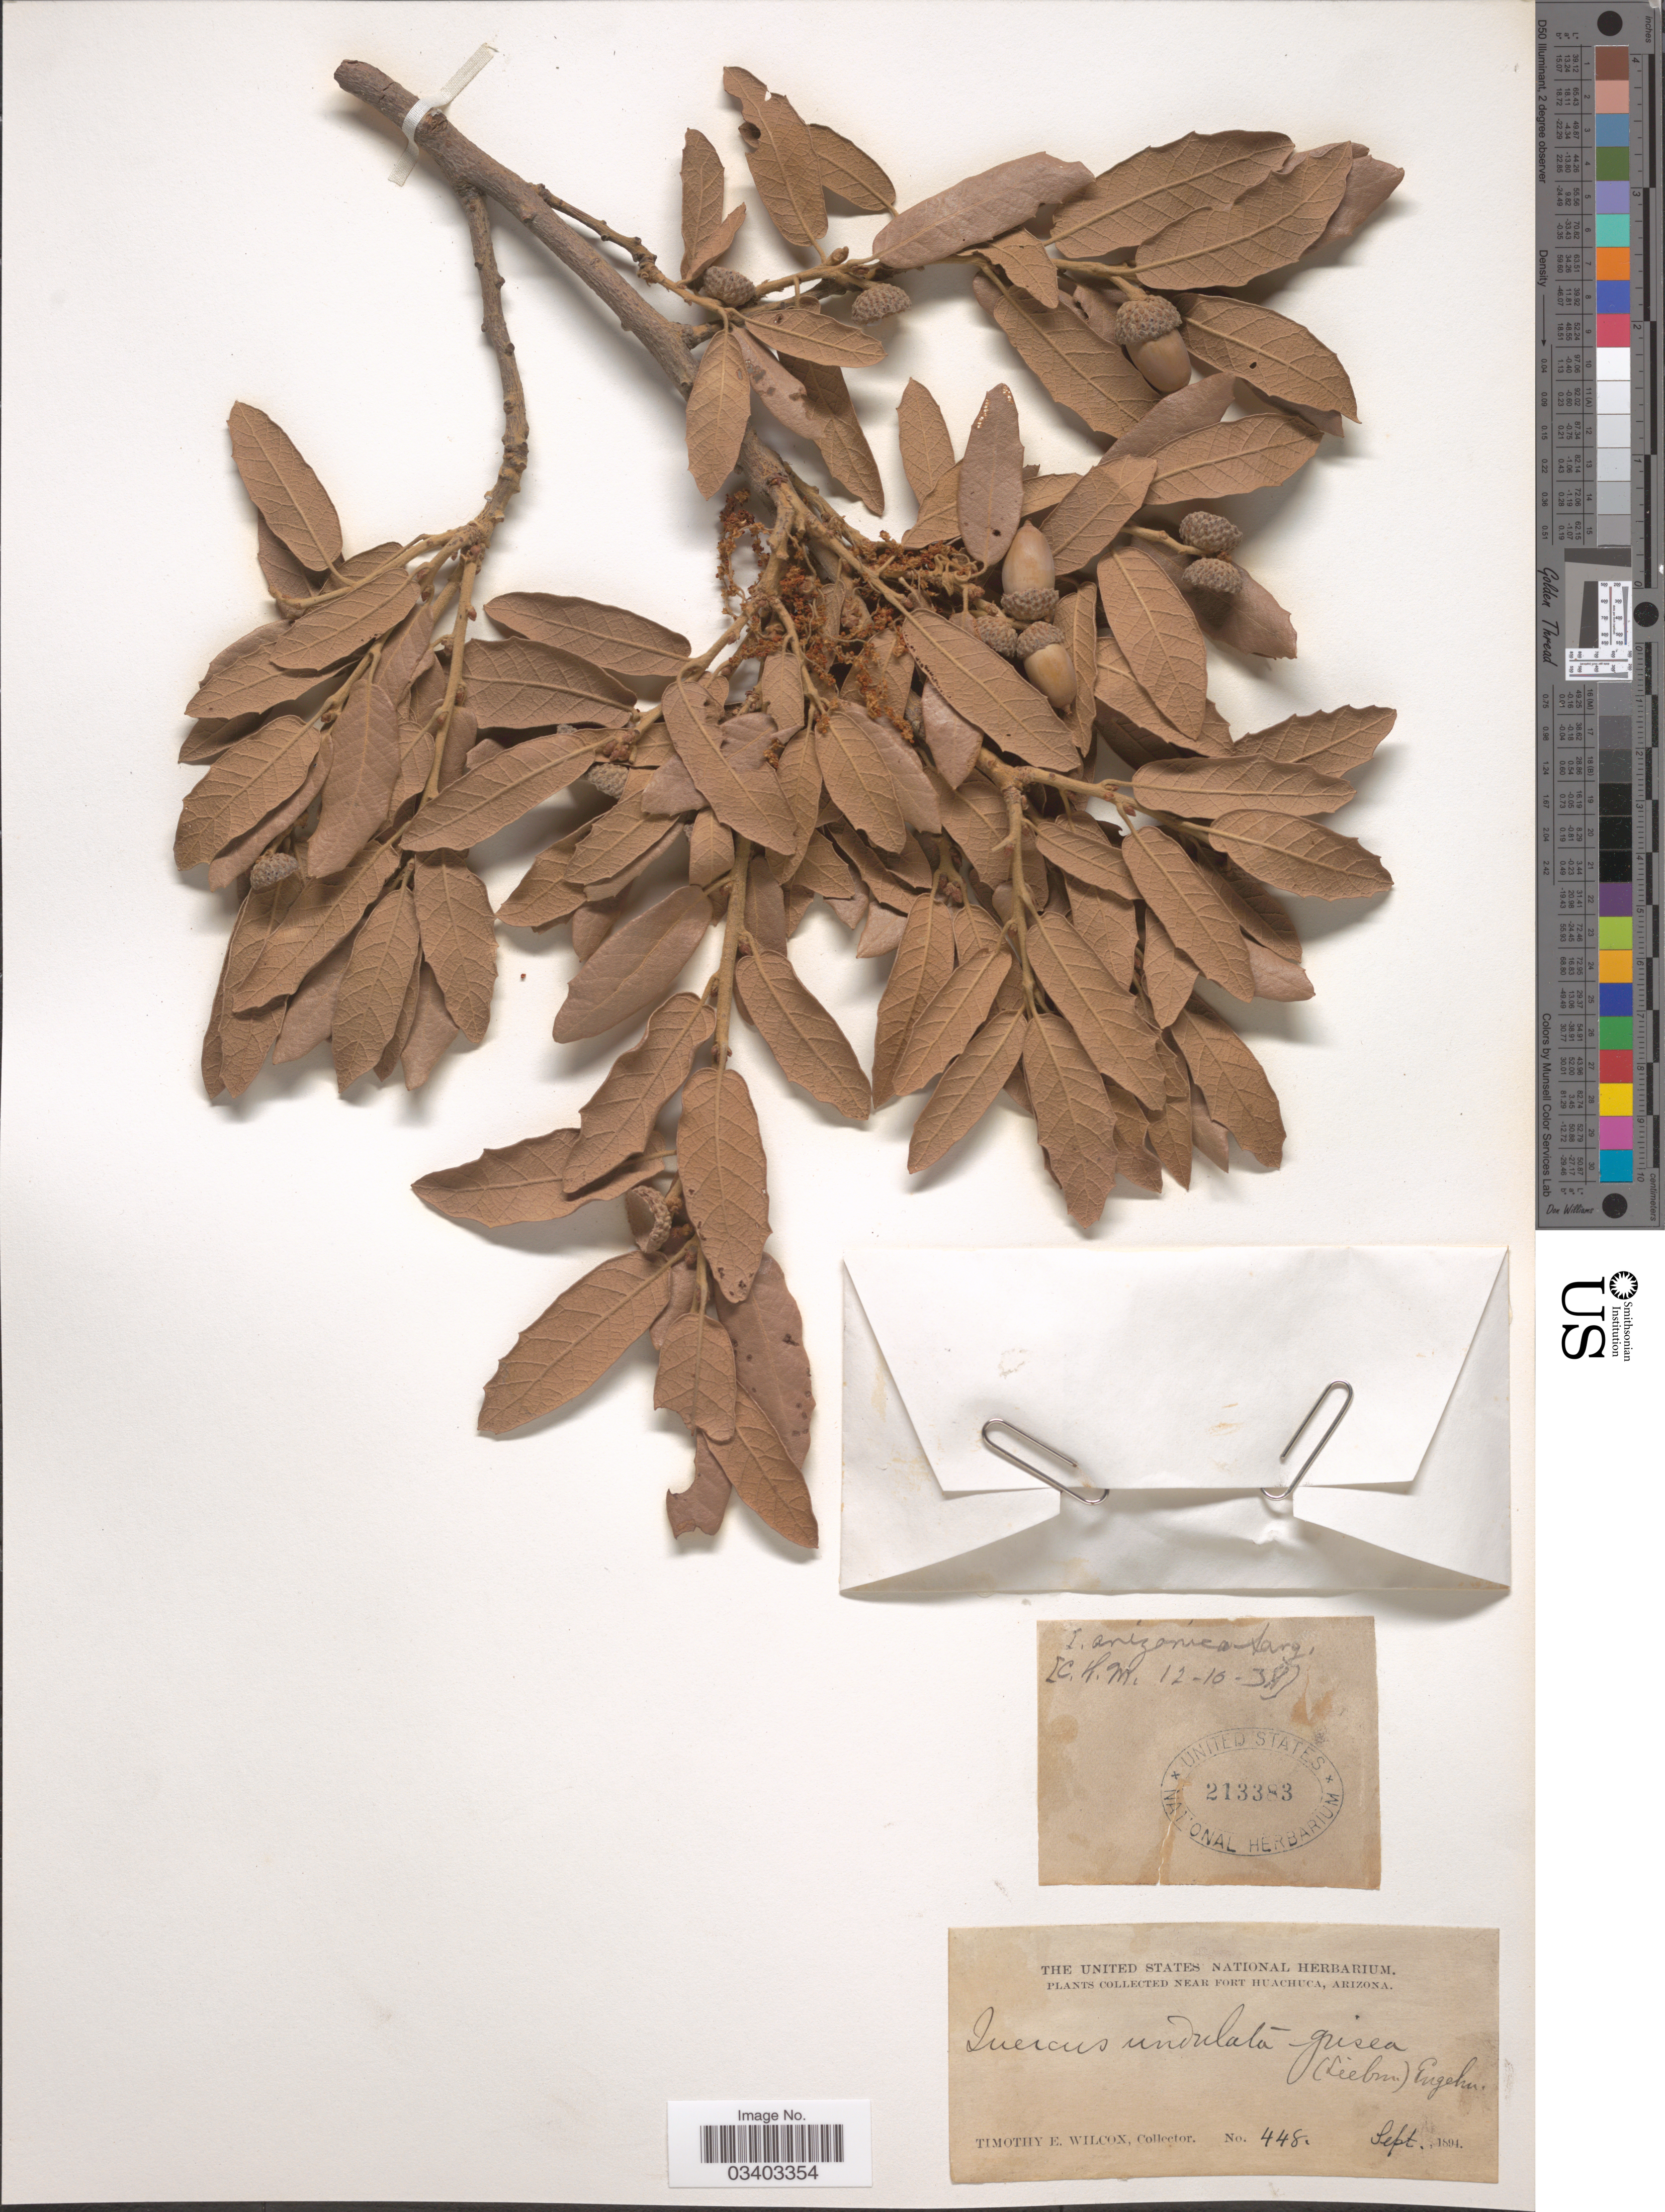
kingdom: Plantae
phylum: Tracheophyta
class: Magnoliopsida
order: Fagales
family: Fagaceae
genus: Quercus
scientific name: Quercus arizonica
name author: Sarg.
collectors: T. E. Wilcox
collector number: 448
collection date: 1894-09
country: United States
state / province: Arizona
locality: Near Fort Huachuca.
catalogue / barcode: US 213383